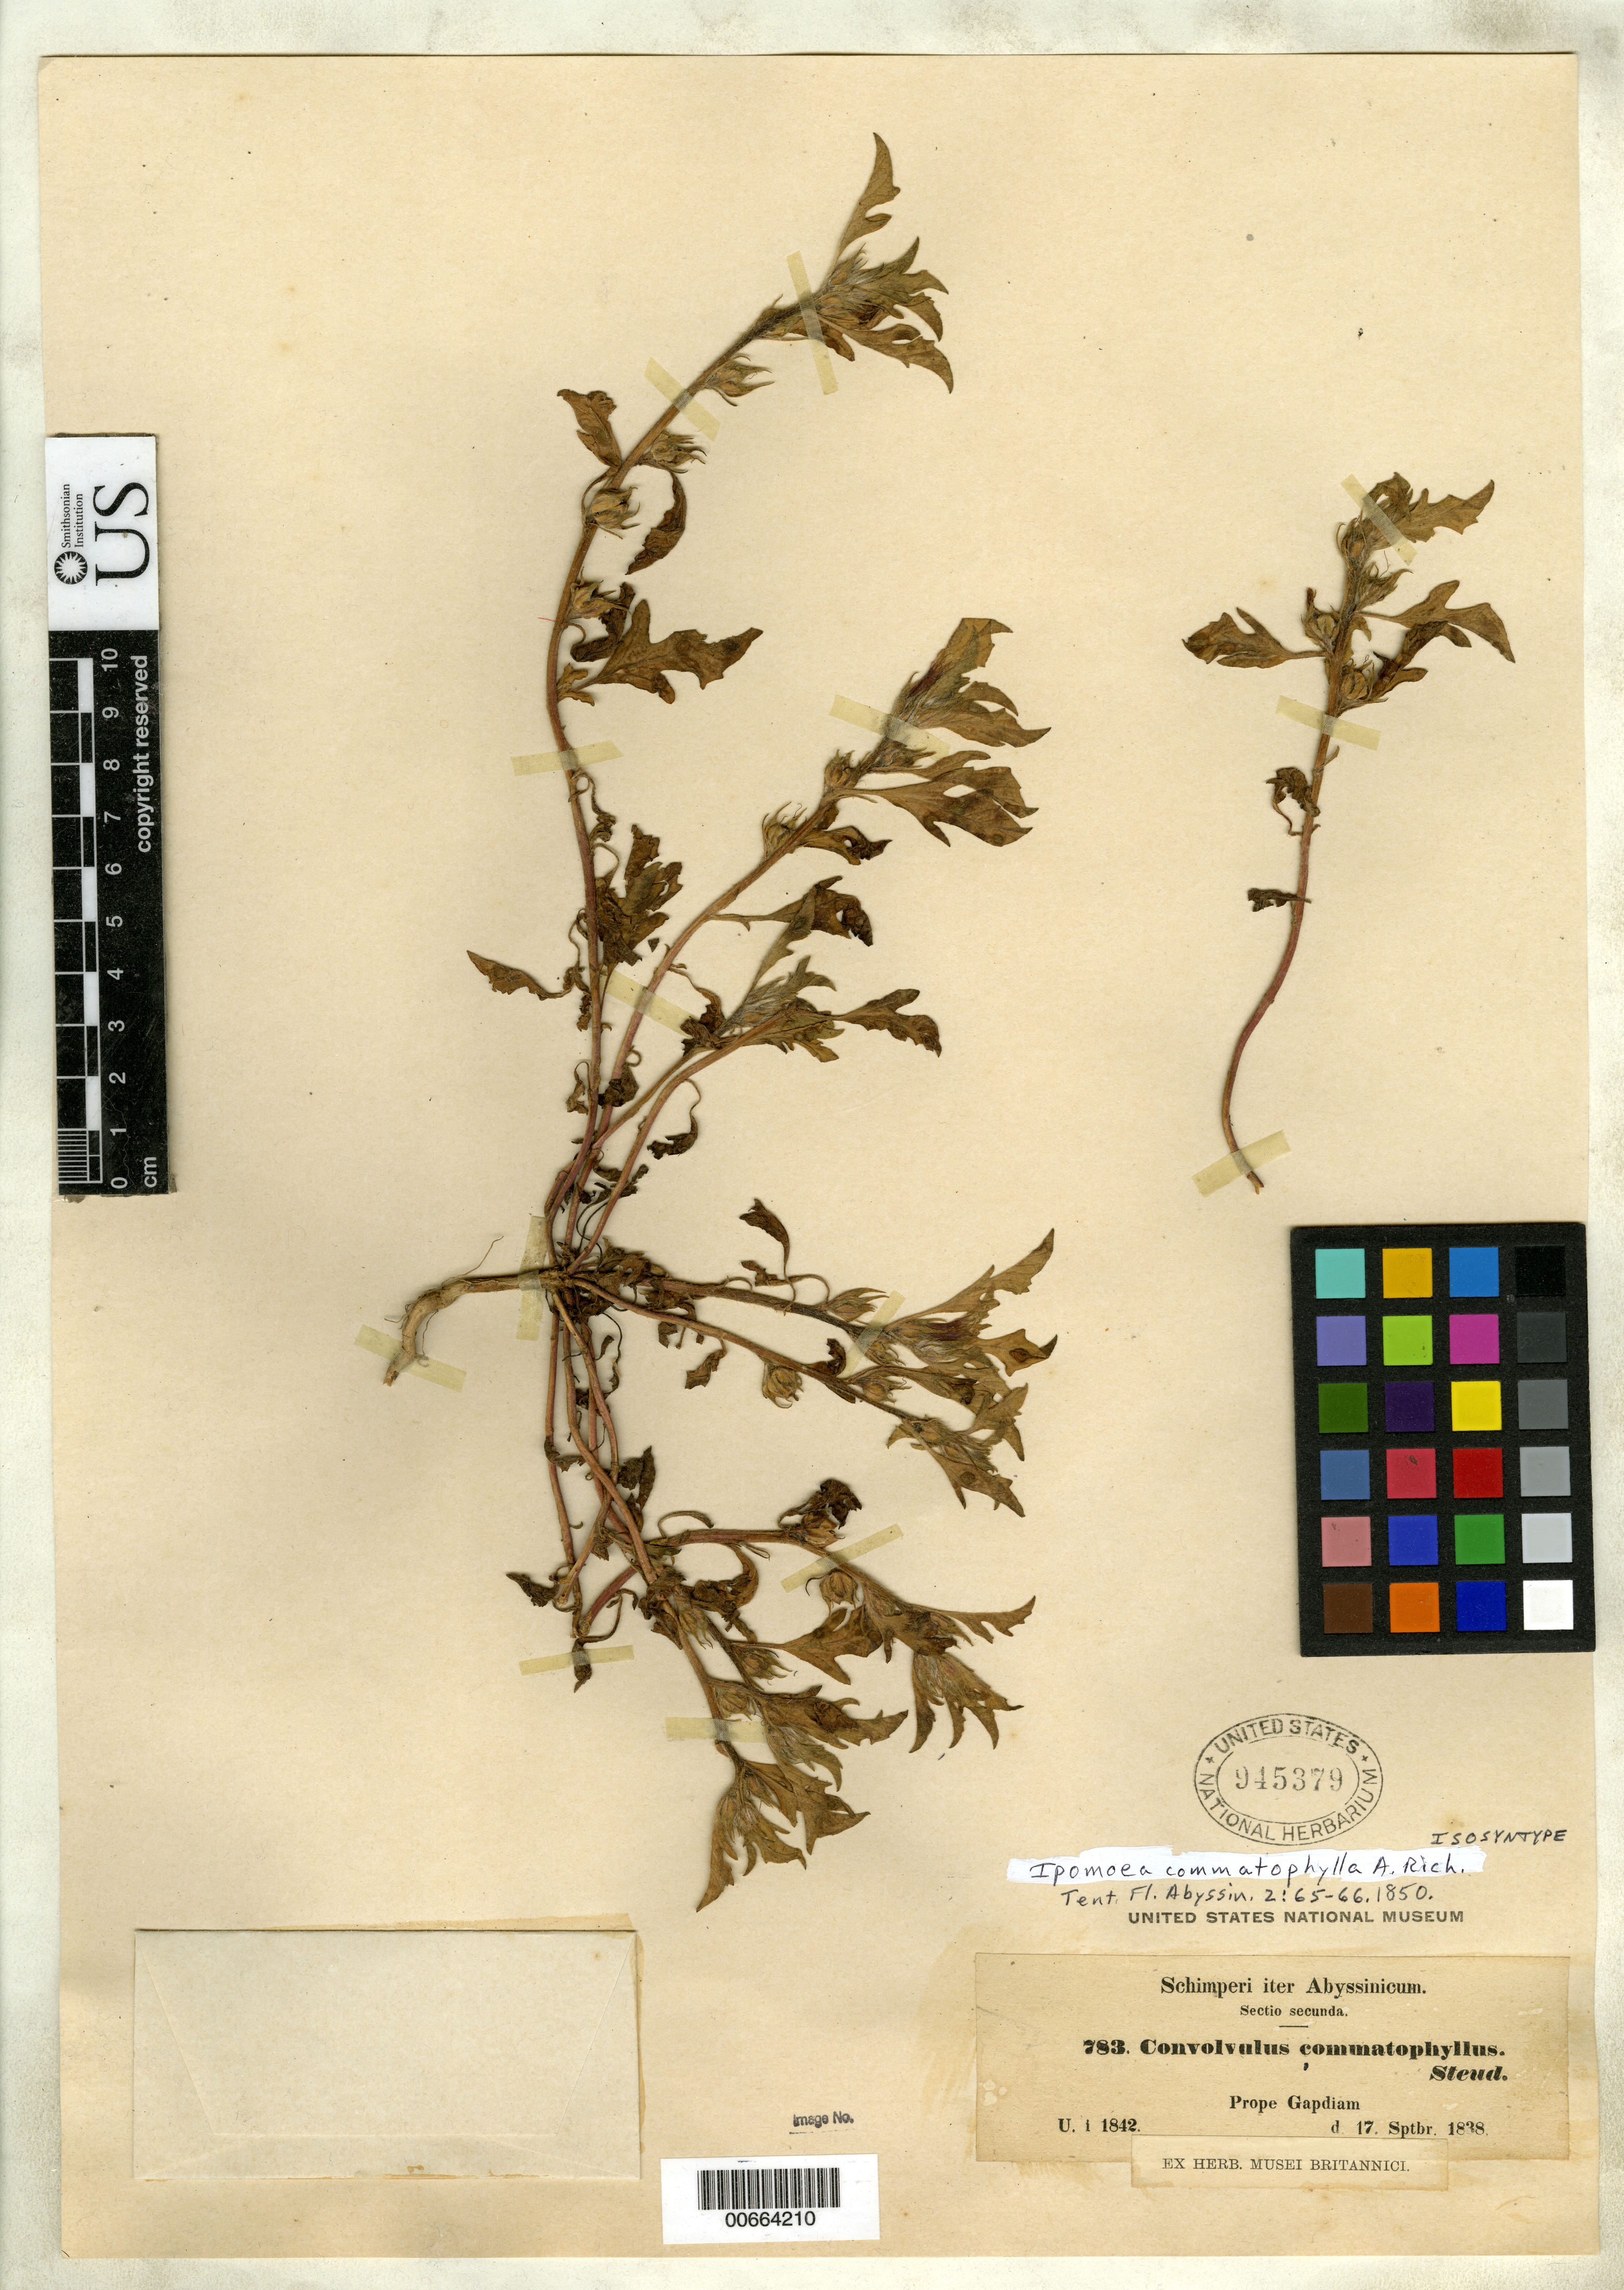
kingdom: Plantae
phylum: Tracheophyta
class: Magnoliopsida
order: Solanales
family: Convolvulaceae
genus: Ipomoea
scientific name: Ipomoea commatophylla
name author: A. Rich.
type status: Isosyntype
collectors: G. W. Schimper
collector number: II 783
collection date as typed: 17 Sep 1838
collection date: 1838-09-17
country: Ethiopia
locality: Prope Gapdiam.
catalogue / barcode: US 945379